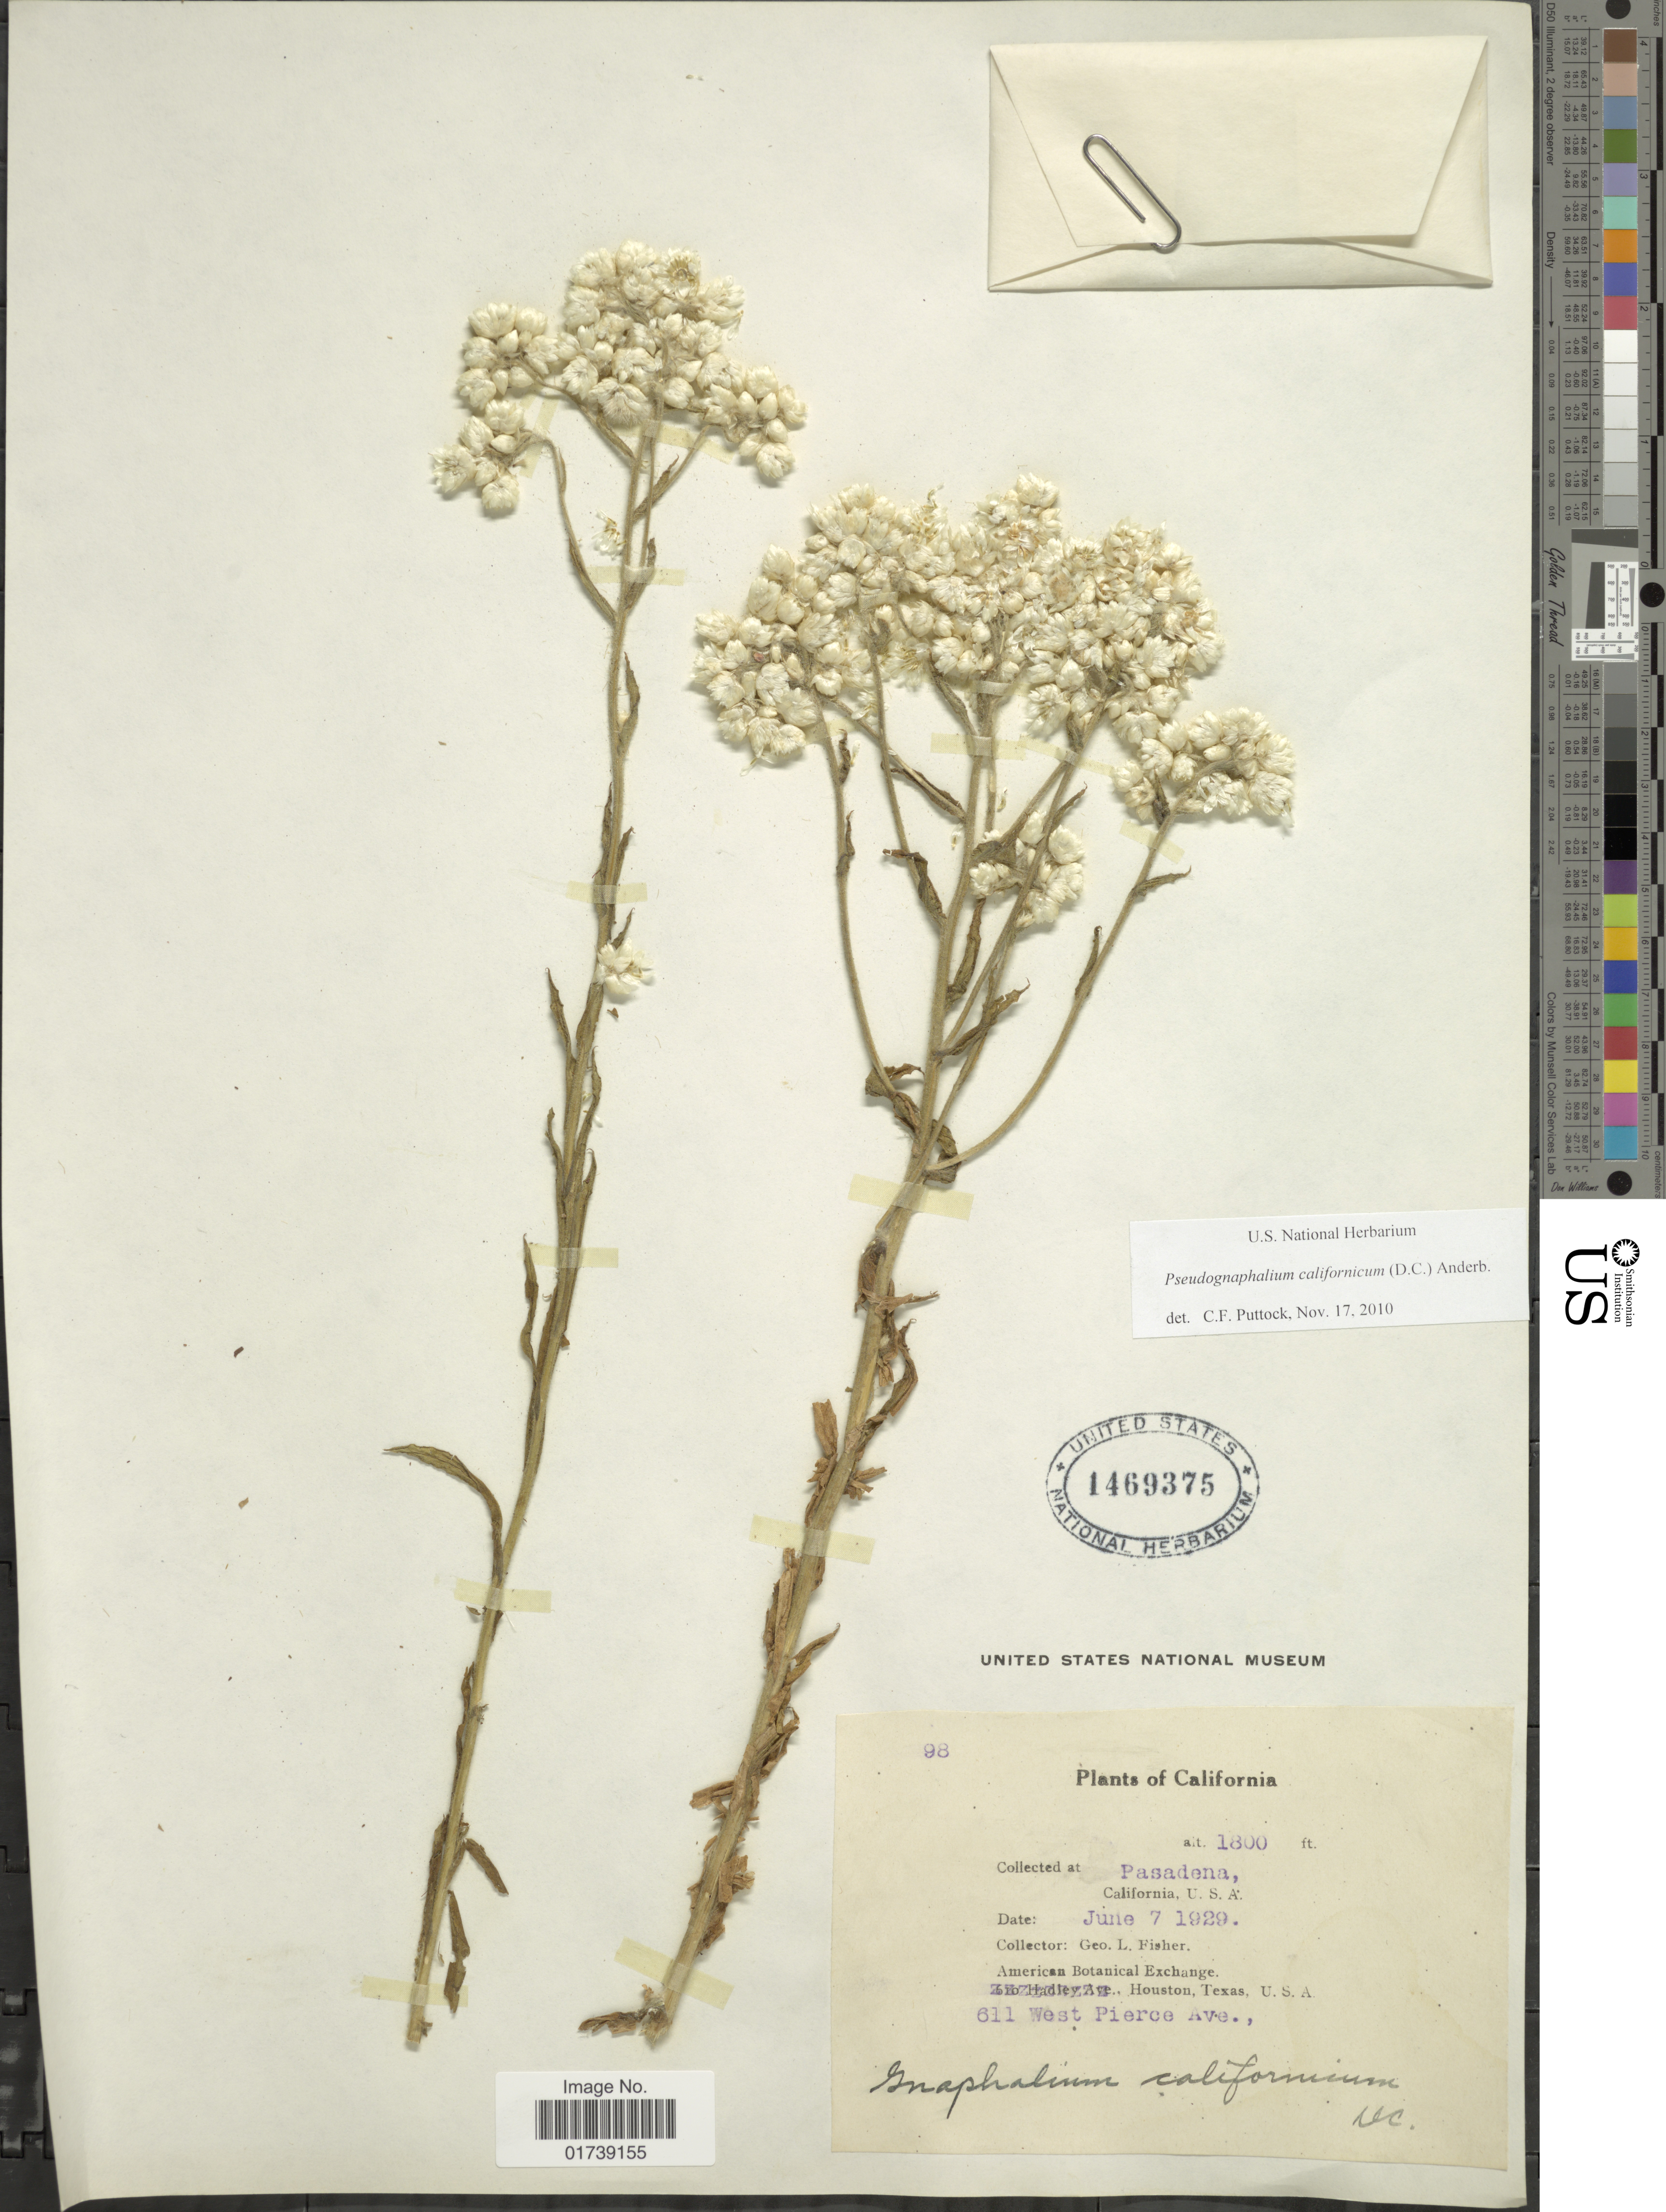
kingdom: Plantae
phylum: Tracheophyta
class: Magnoliopsida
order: Asterales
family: Asteraceae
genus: Pseudognaphalium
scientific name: Pseudognaphalium californicum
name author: (DC.) Anderb.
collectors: G. L. Fisher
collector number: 98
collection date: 1929-06-07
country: United States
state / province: California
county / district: Los Angeles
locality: Pasadena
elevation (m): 549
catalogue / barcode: US 1469375